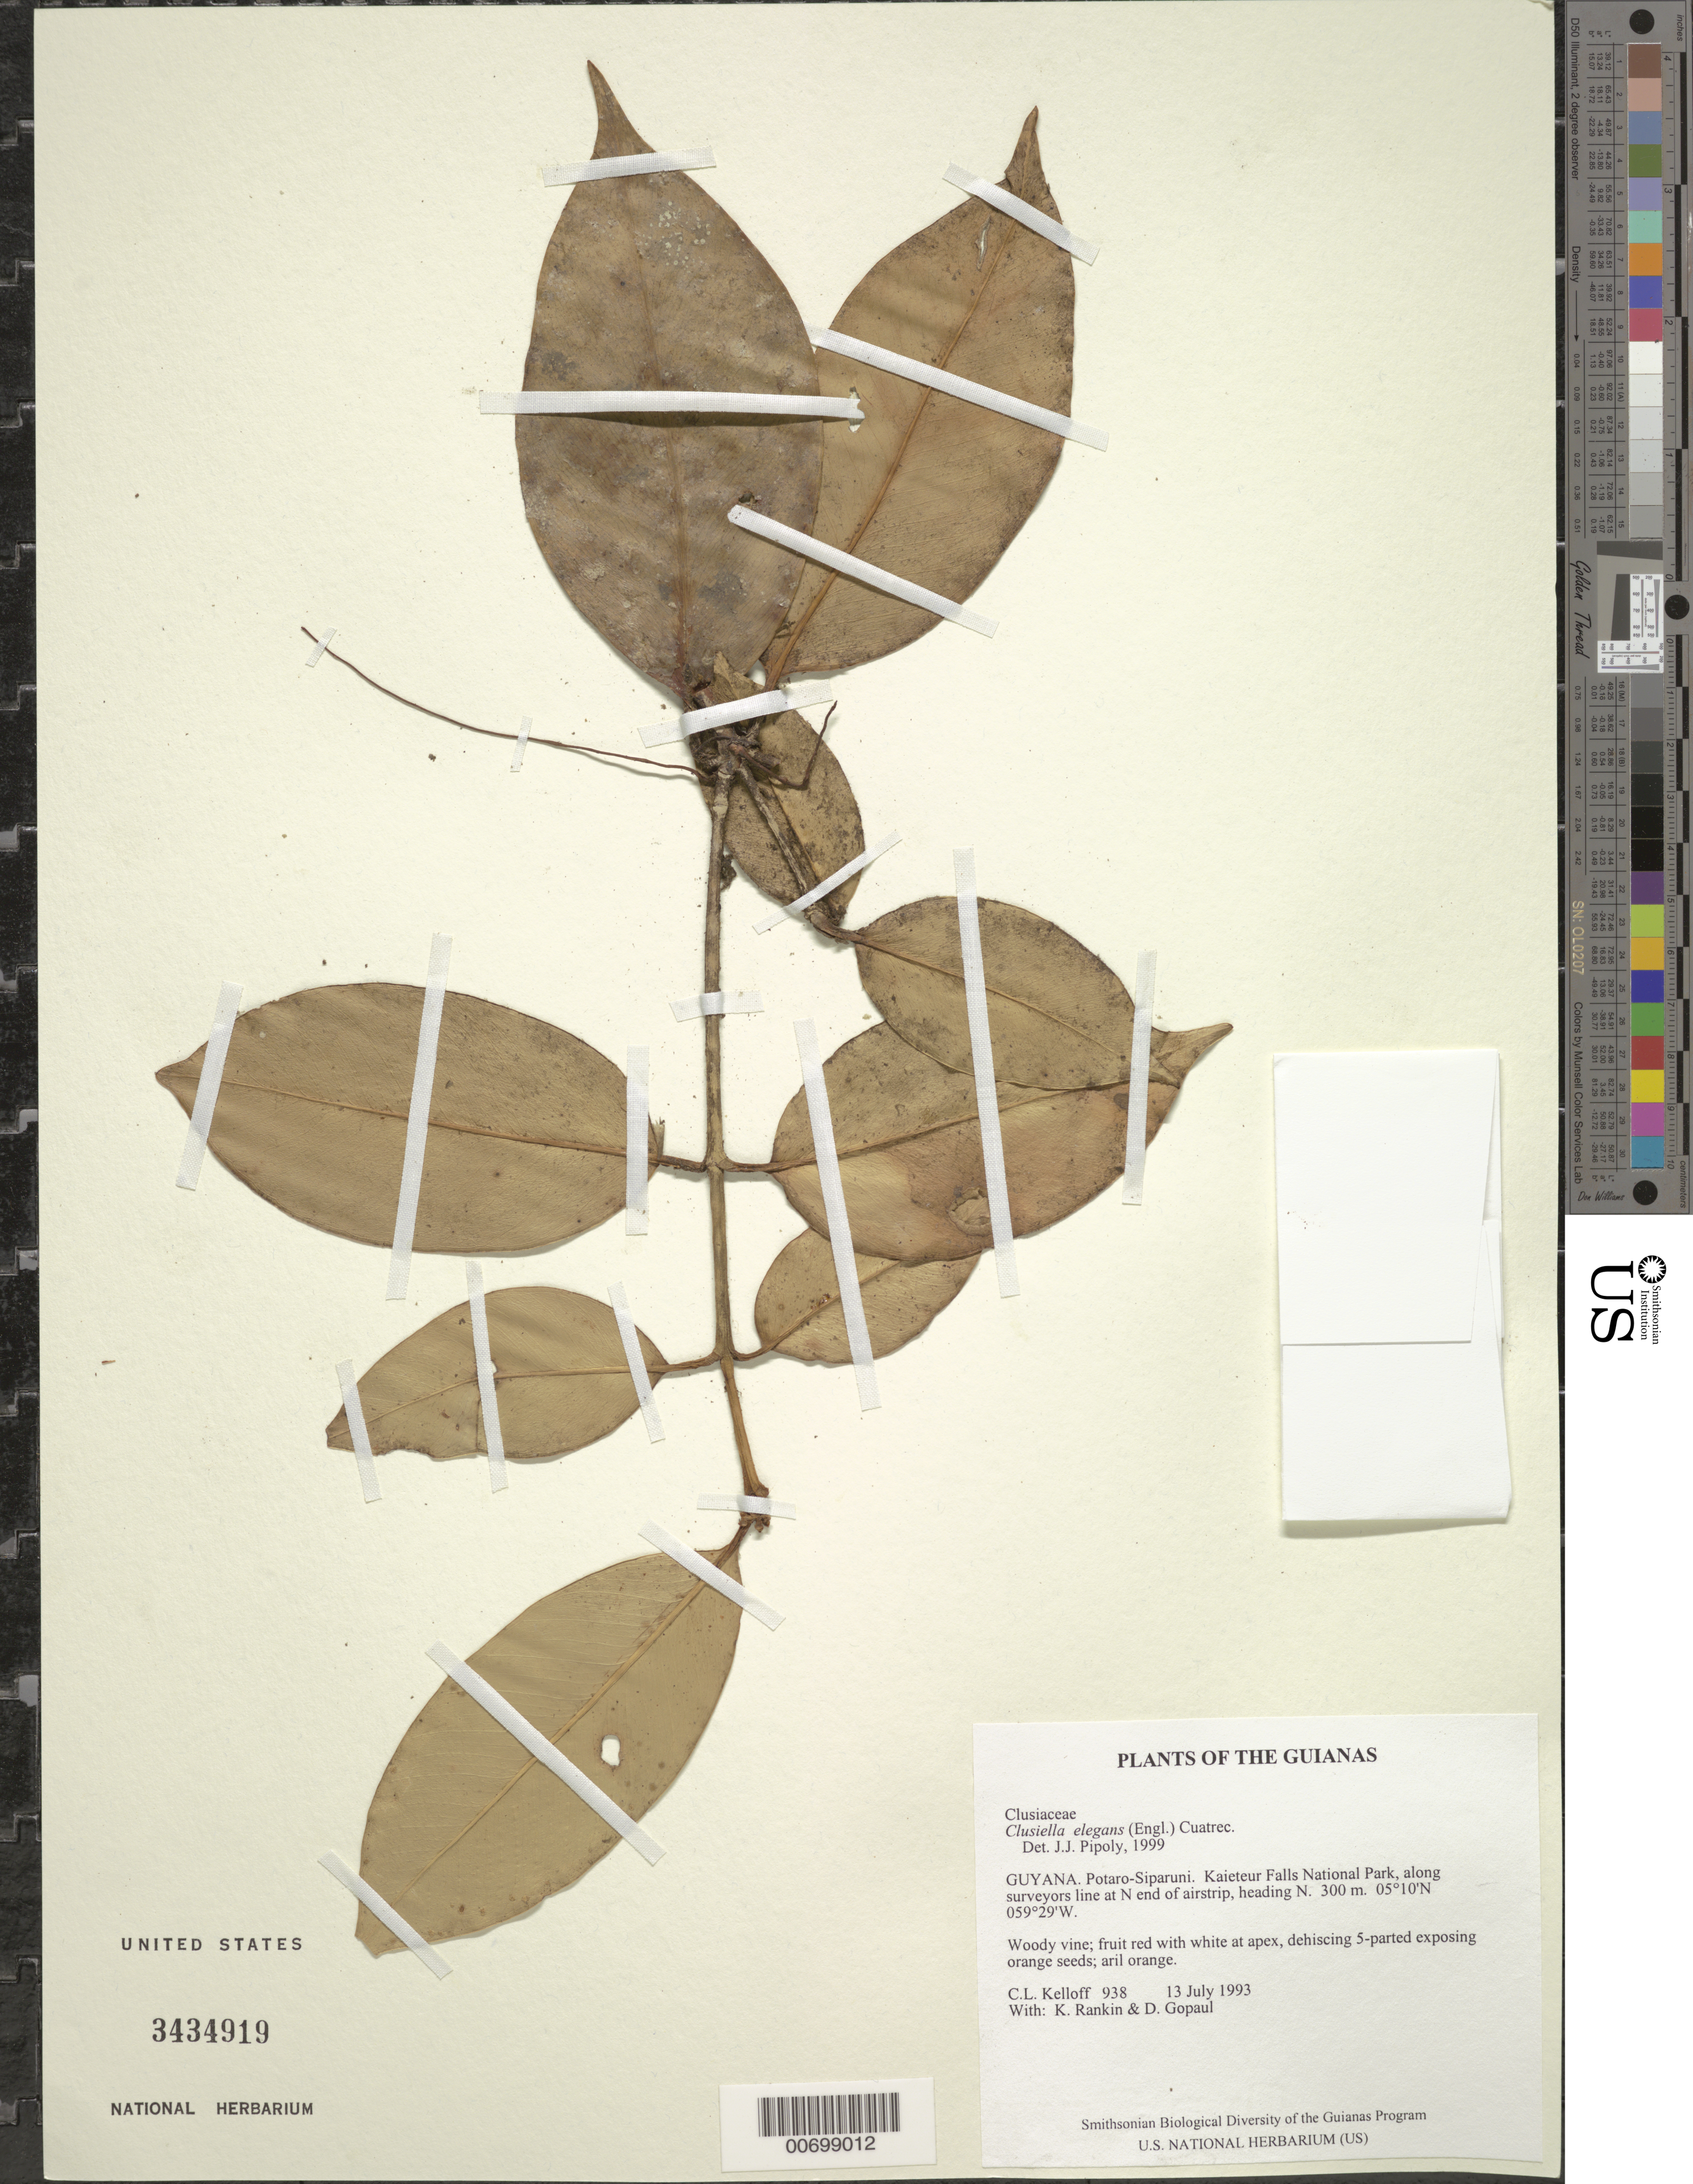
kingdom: Plantae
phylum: Tracheophyta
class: Magnoliopsida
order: Malpighiales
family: Calophyllaceae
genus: Clusiella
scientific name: Clusiella elegans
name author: Planch. & Triana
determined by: Pipoly, J. J., III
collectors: C. L. Kelloff, K. Rankin & D. Gopaul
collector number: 938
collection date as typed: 13 July 1993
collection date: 1993-07-13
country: Guyana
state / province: Potaro-Siparuni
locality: Kaieteur Falls National Park, along surveyors line at N end of airstrip, heading N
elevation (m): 300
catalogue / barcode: US 3434919